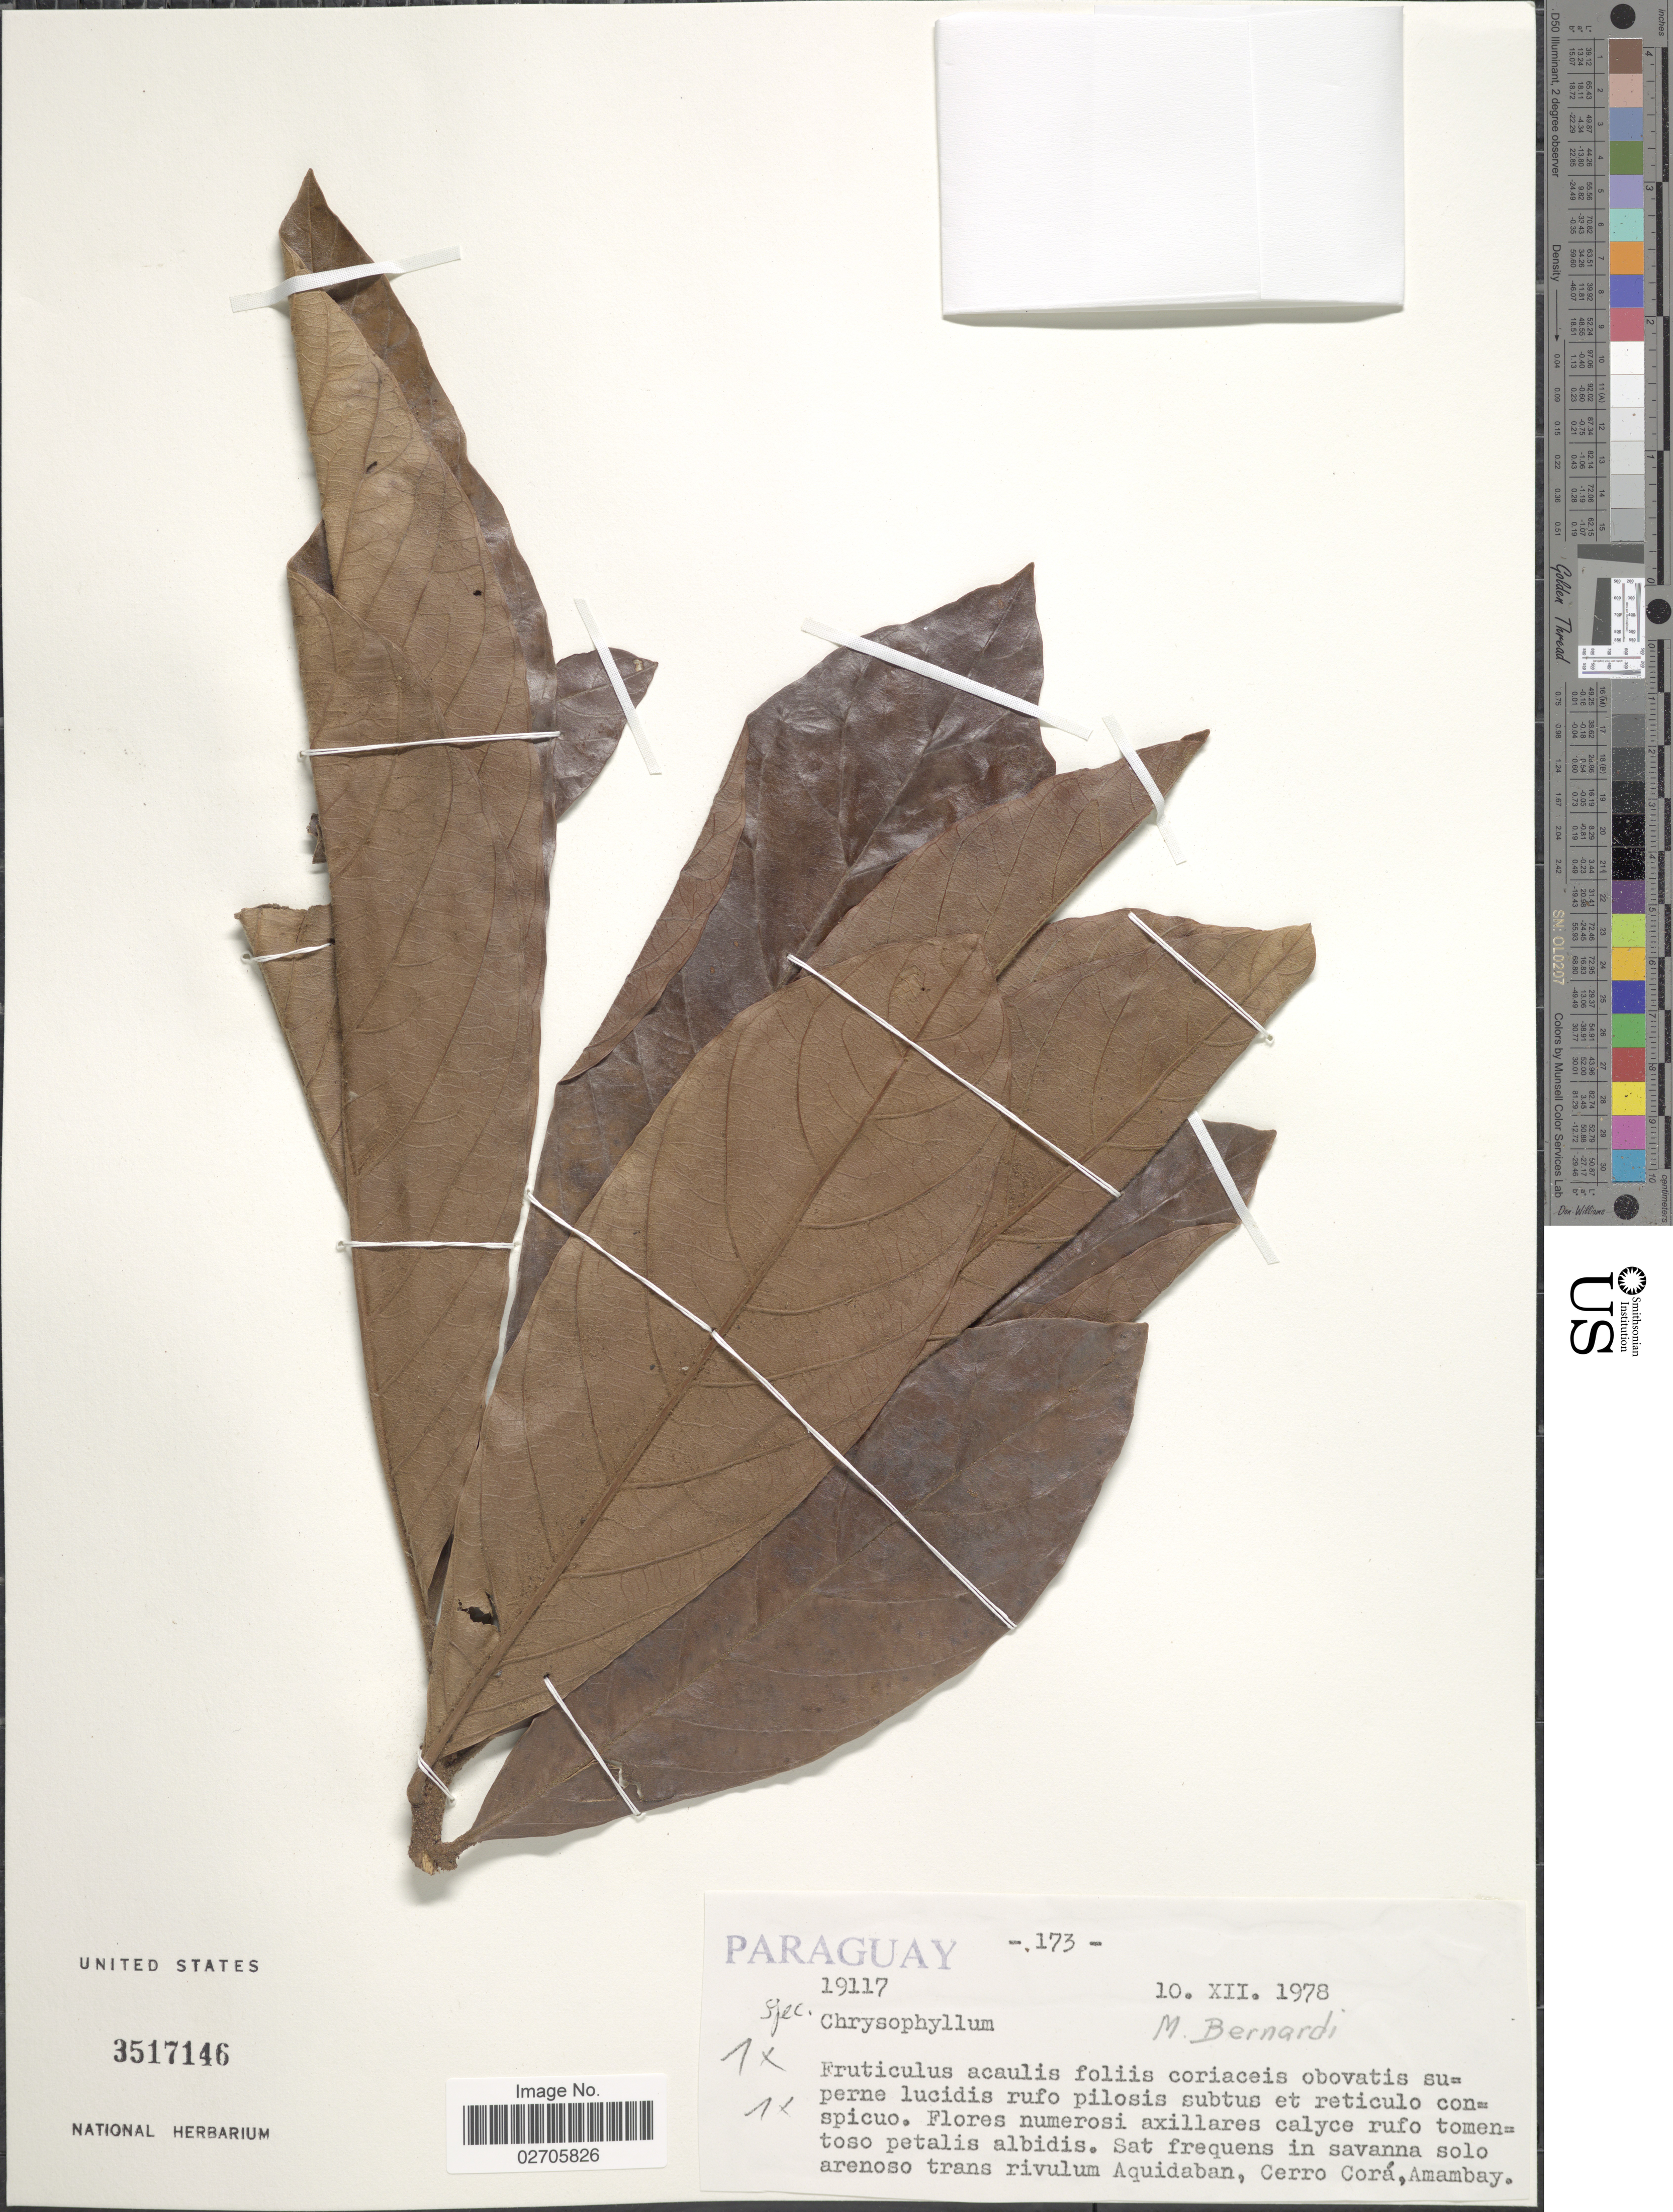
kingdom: Plantae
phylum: Tracheophyta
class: Magnoliopsida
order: Ericales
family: Sapotaceae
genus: Chrysophyllum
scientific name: Chrysophyllum sp.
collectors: M. Bernardi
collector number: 19117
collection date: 1978-12-10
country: Paraguay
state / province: Amambay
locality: Sat frequens in savanna solo arenoso trans rivulum Aquidaban, Cerro Corá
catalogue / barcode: US 3517146